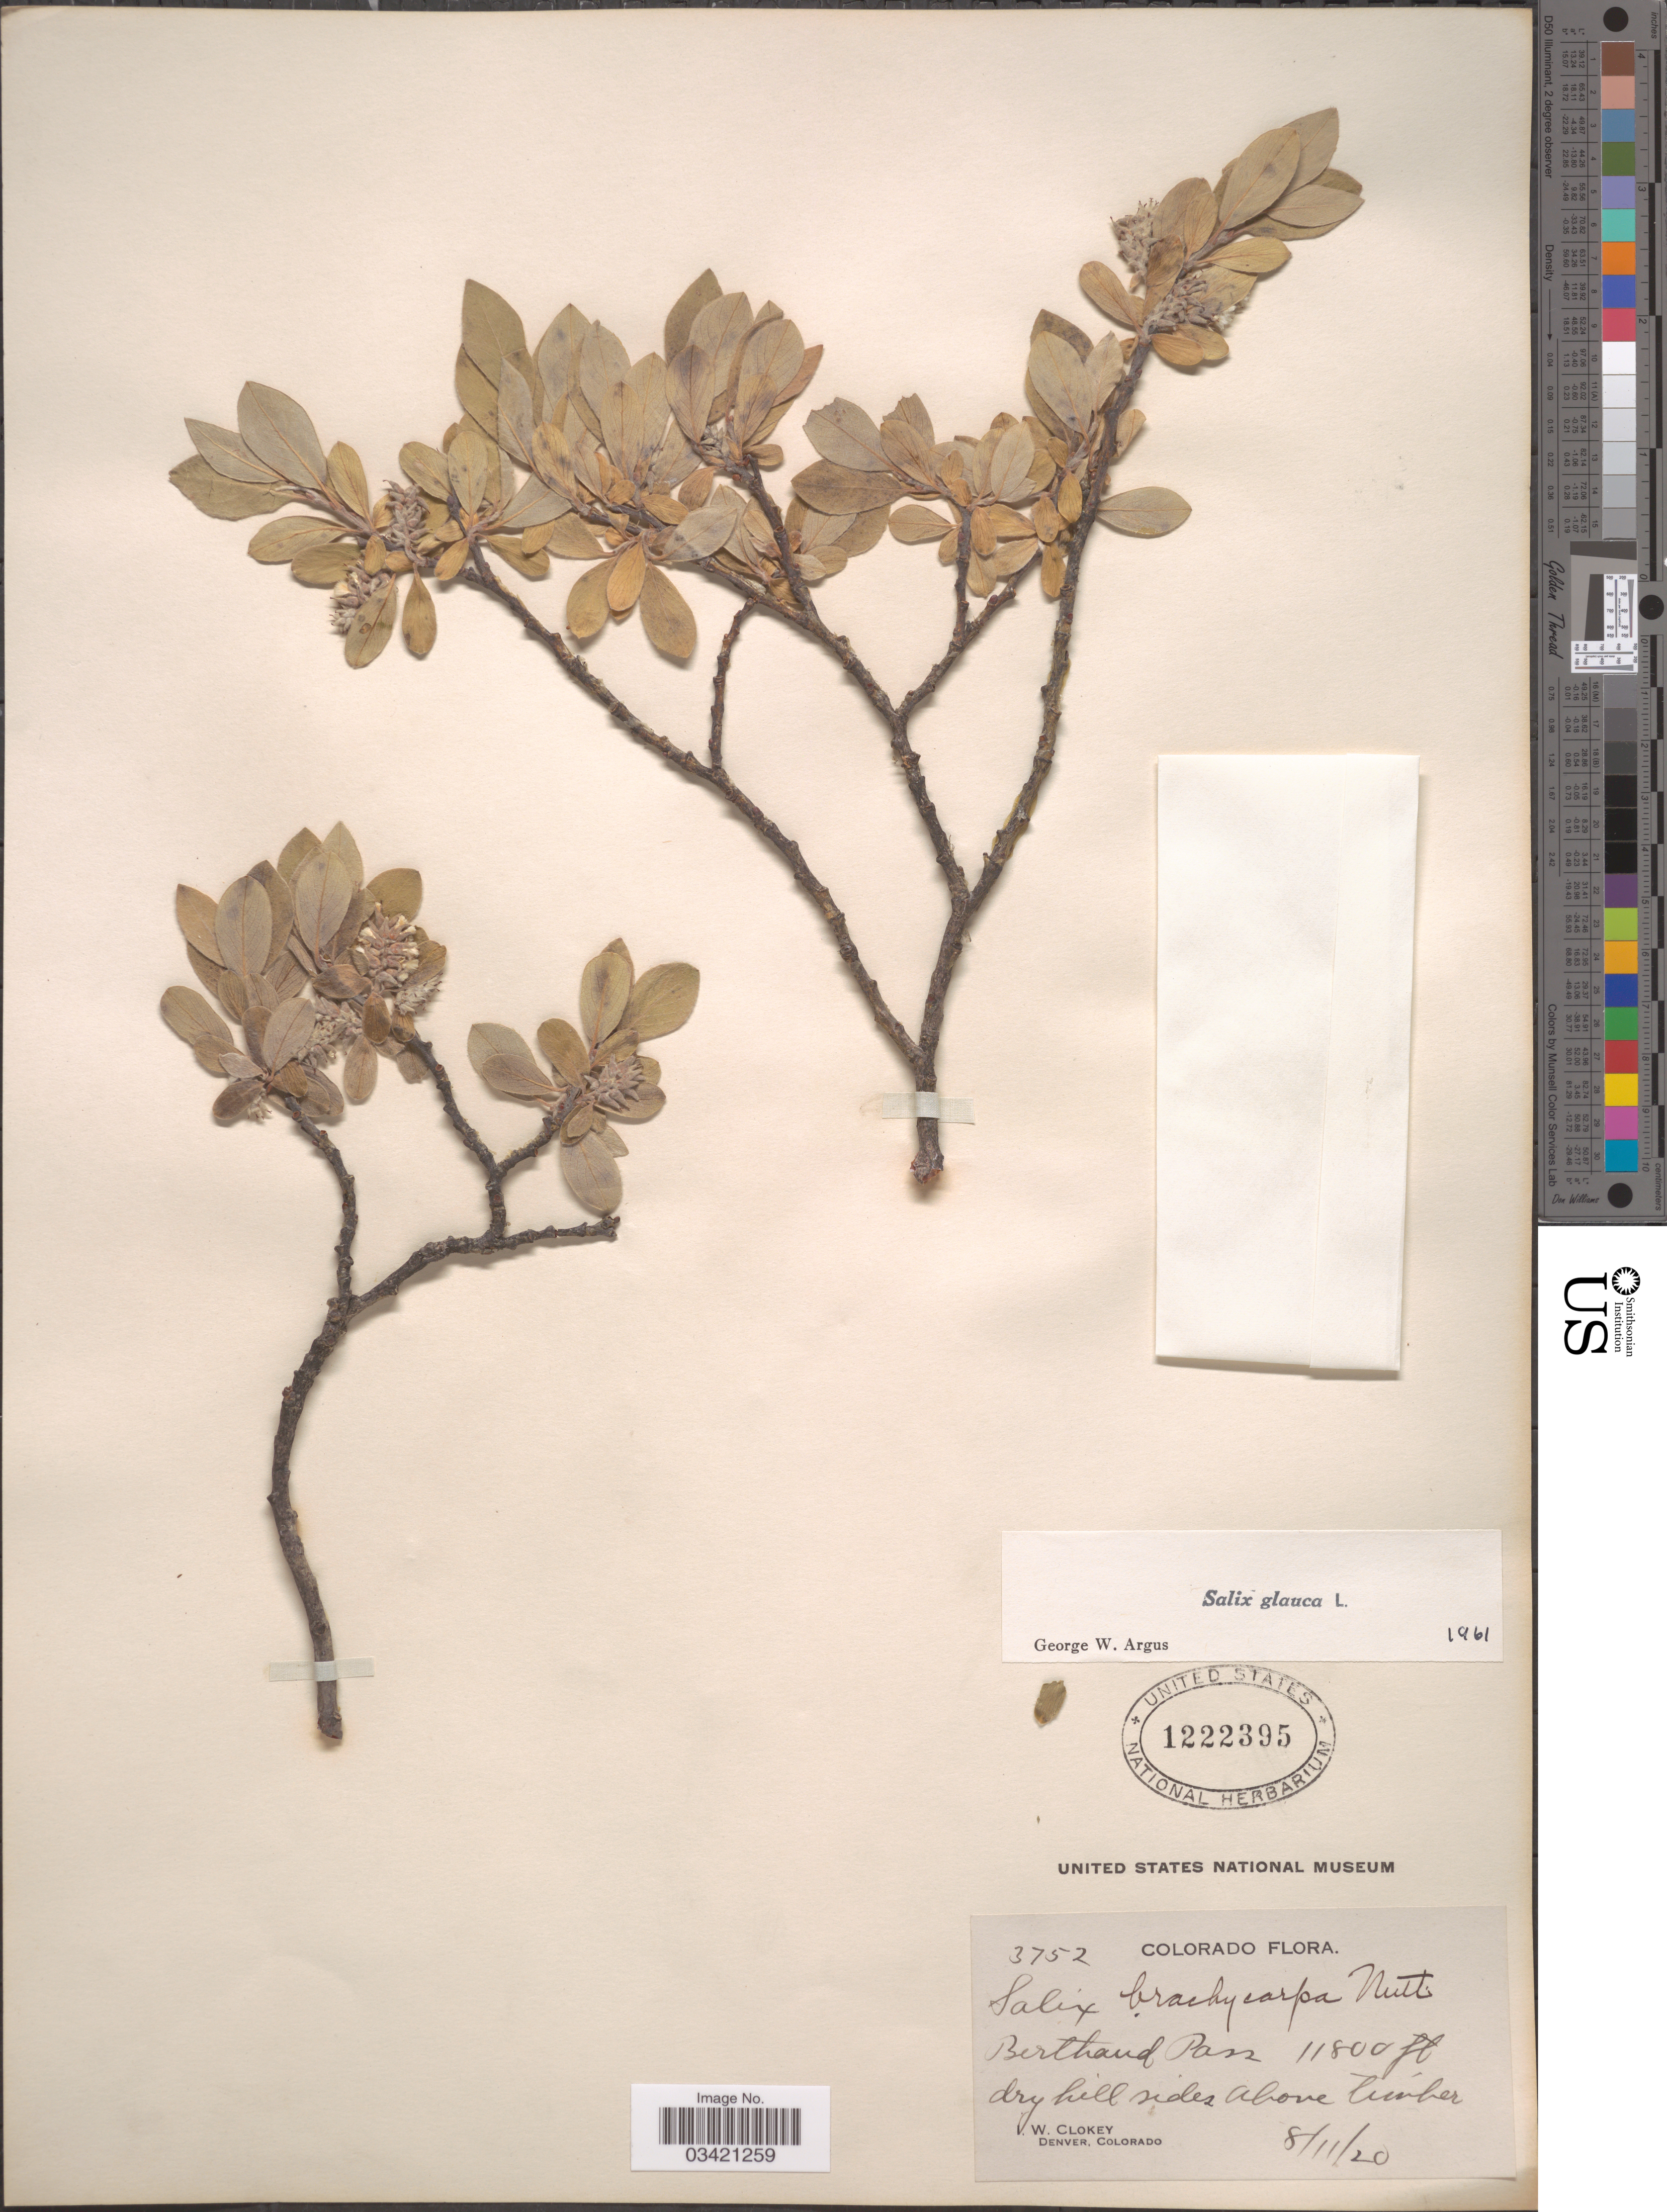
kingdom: Plantae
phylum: Tracheophyta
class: Magnoliopsida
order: Malpighiales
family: Salicaceae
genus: Salix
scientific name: Salix glauca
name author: L.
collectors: I. W. Clokey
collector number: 3752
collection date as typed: Transcribed d/m/y: 11/8/20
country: United States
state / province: Colorado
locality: Berthoud Pass.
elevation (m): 3597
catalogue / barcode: US 1222395